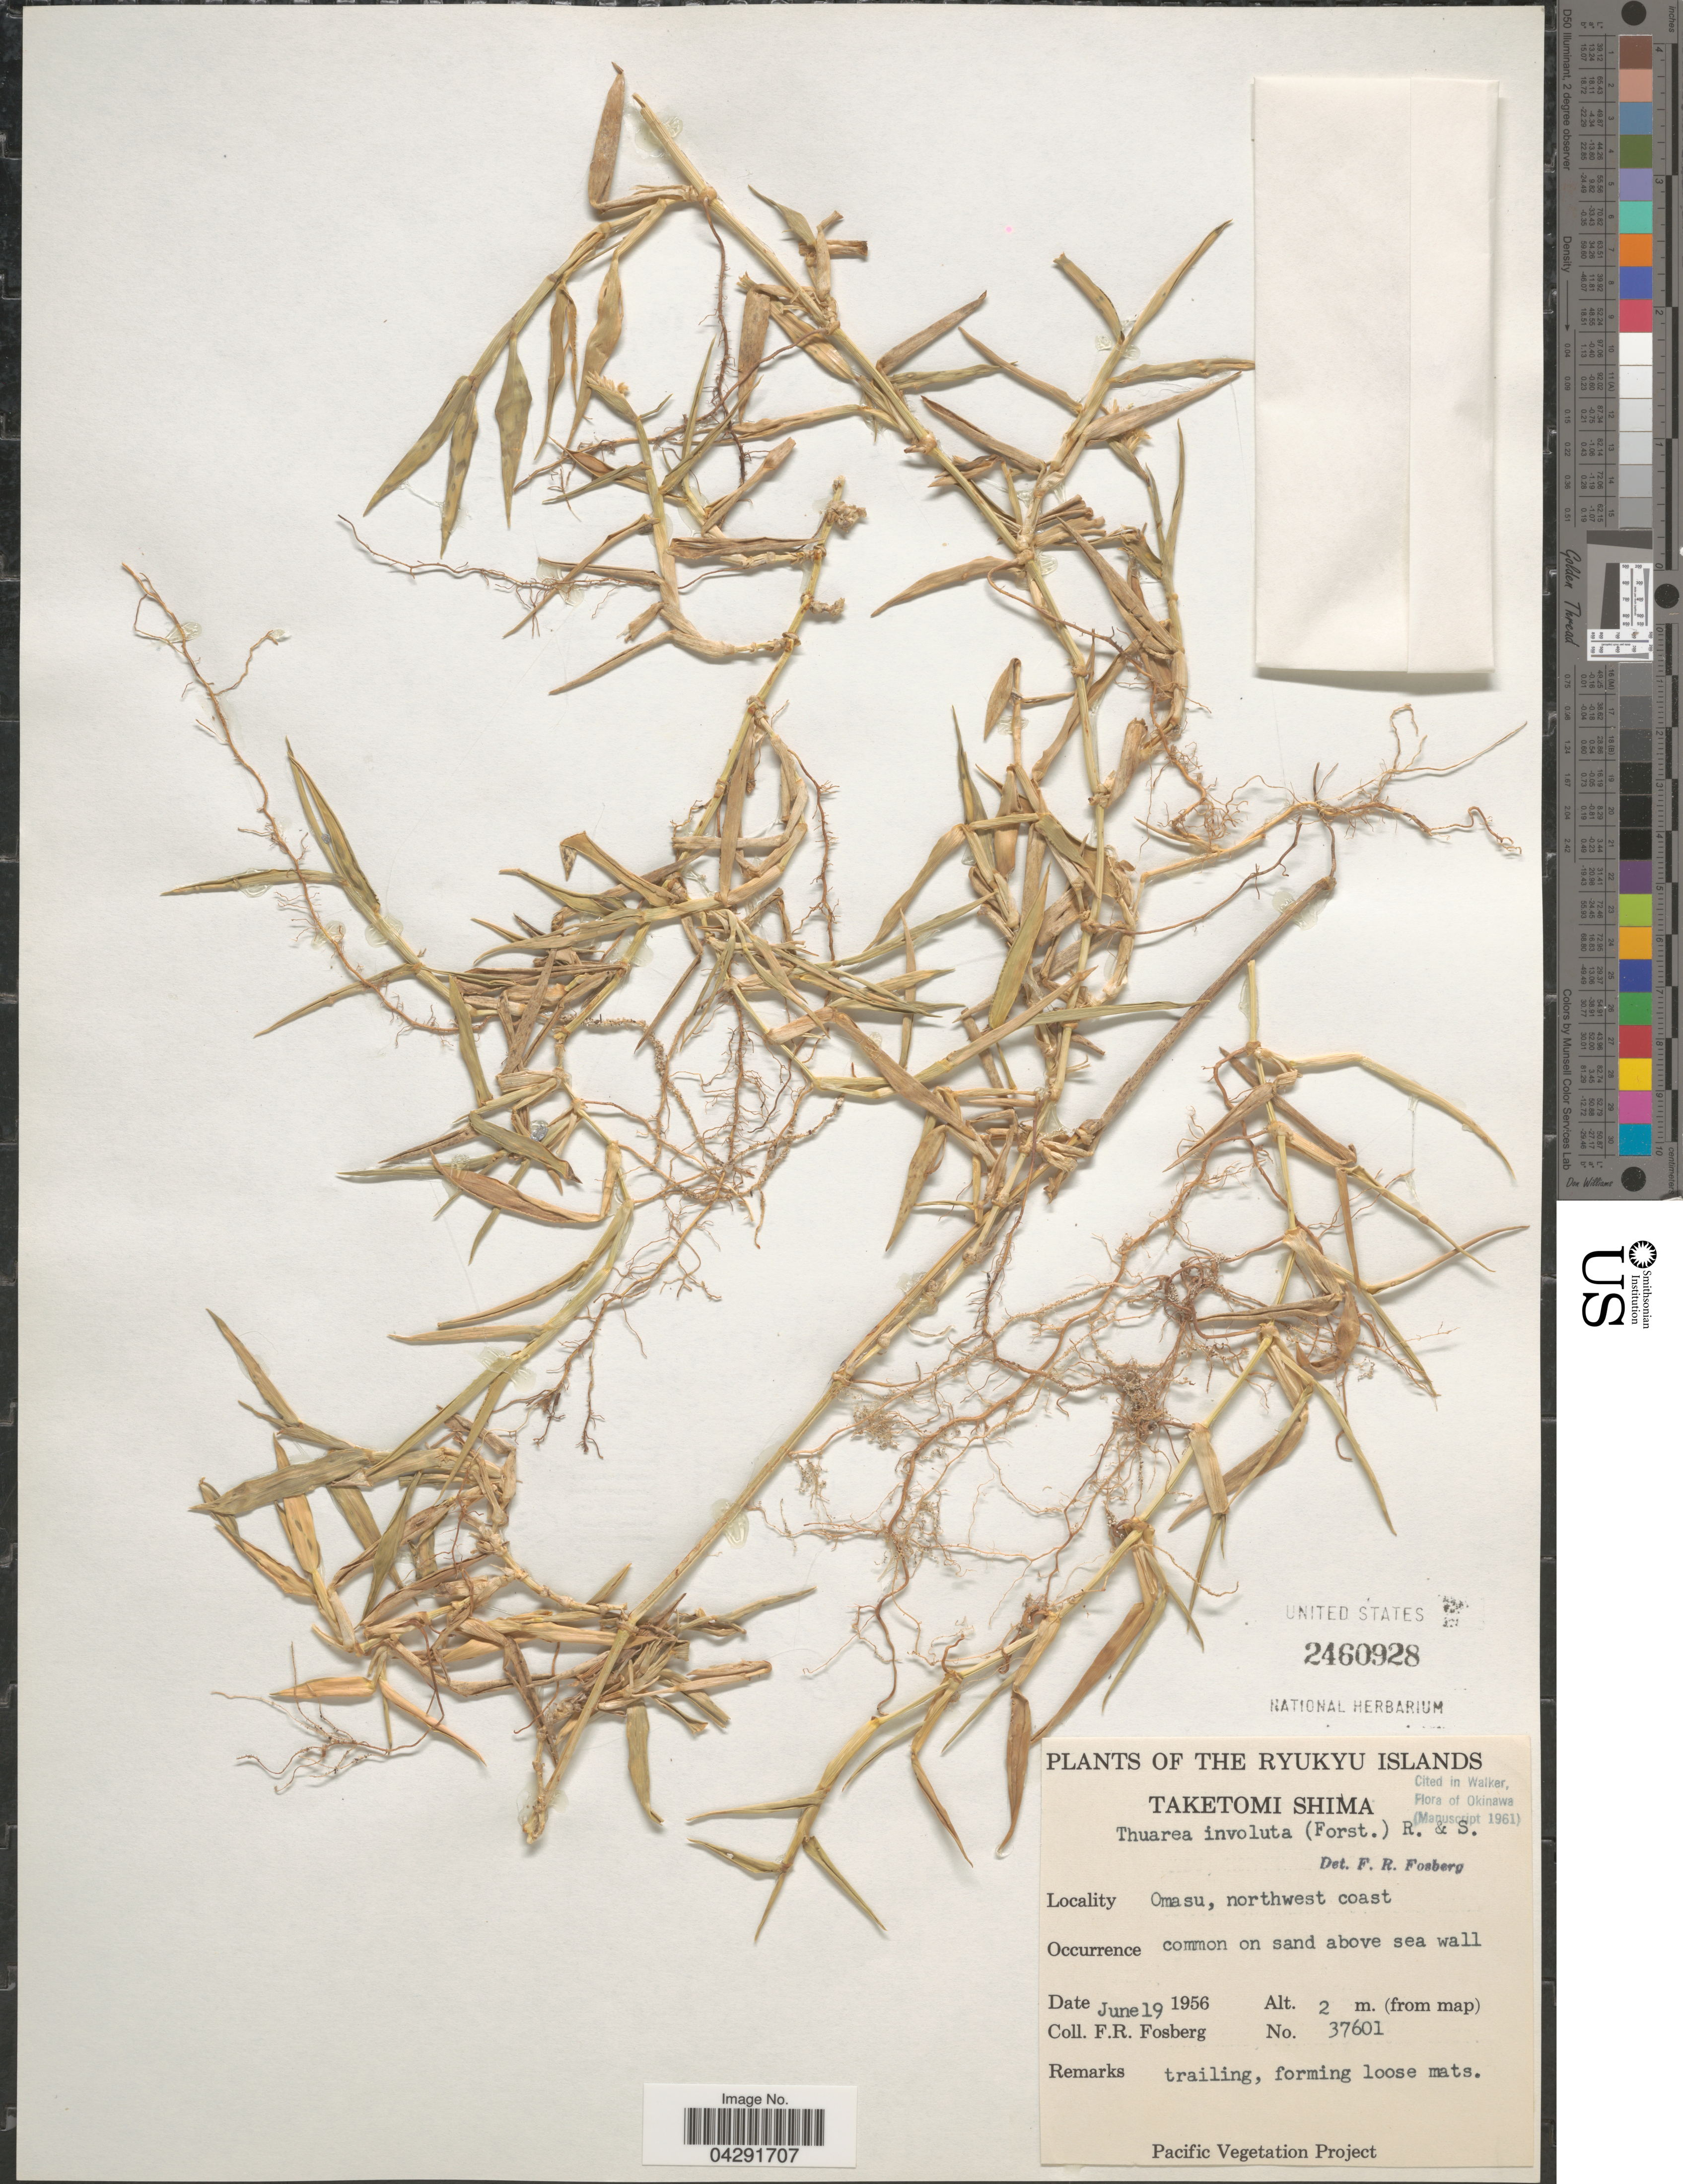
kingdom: Plantae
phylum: Tracheophyta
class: Liliopsida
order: Poales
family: Poaceae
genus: Thuarea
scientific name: Thuarea involuta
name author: (G. Forst.) R. Br. ex Sm.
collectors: F. R. Fosberg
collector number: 37601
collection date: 1956-06-19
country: Japan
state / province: Okinawa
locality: Ryukyu Islands. Taketomi Shima. Omasu, northwest coast. Common on sand above sea wall.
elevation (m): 2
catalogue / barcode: US 2460928